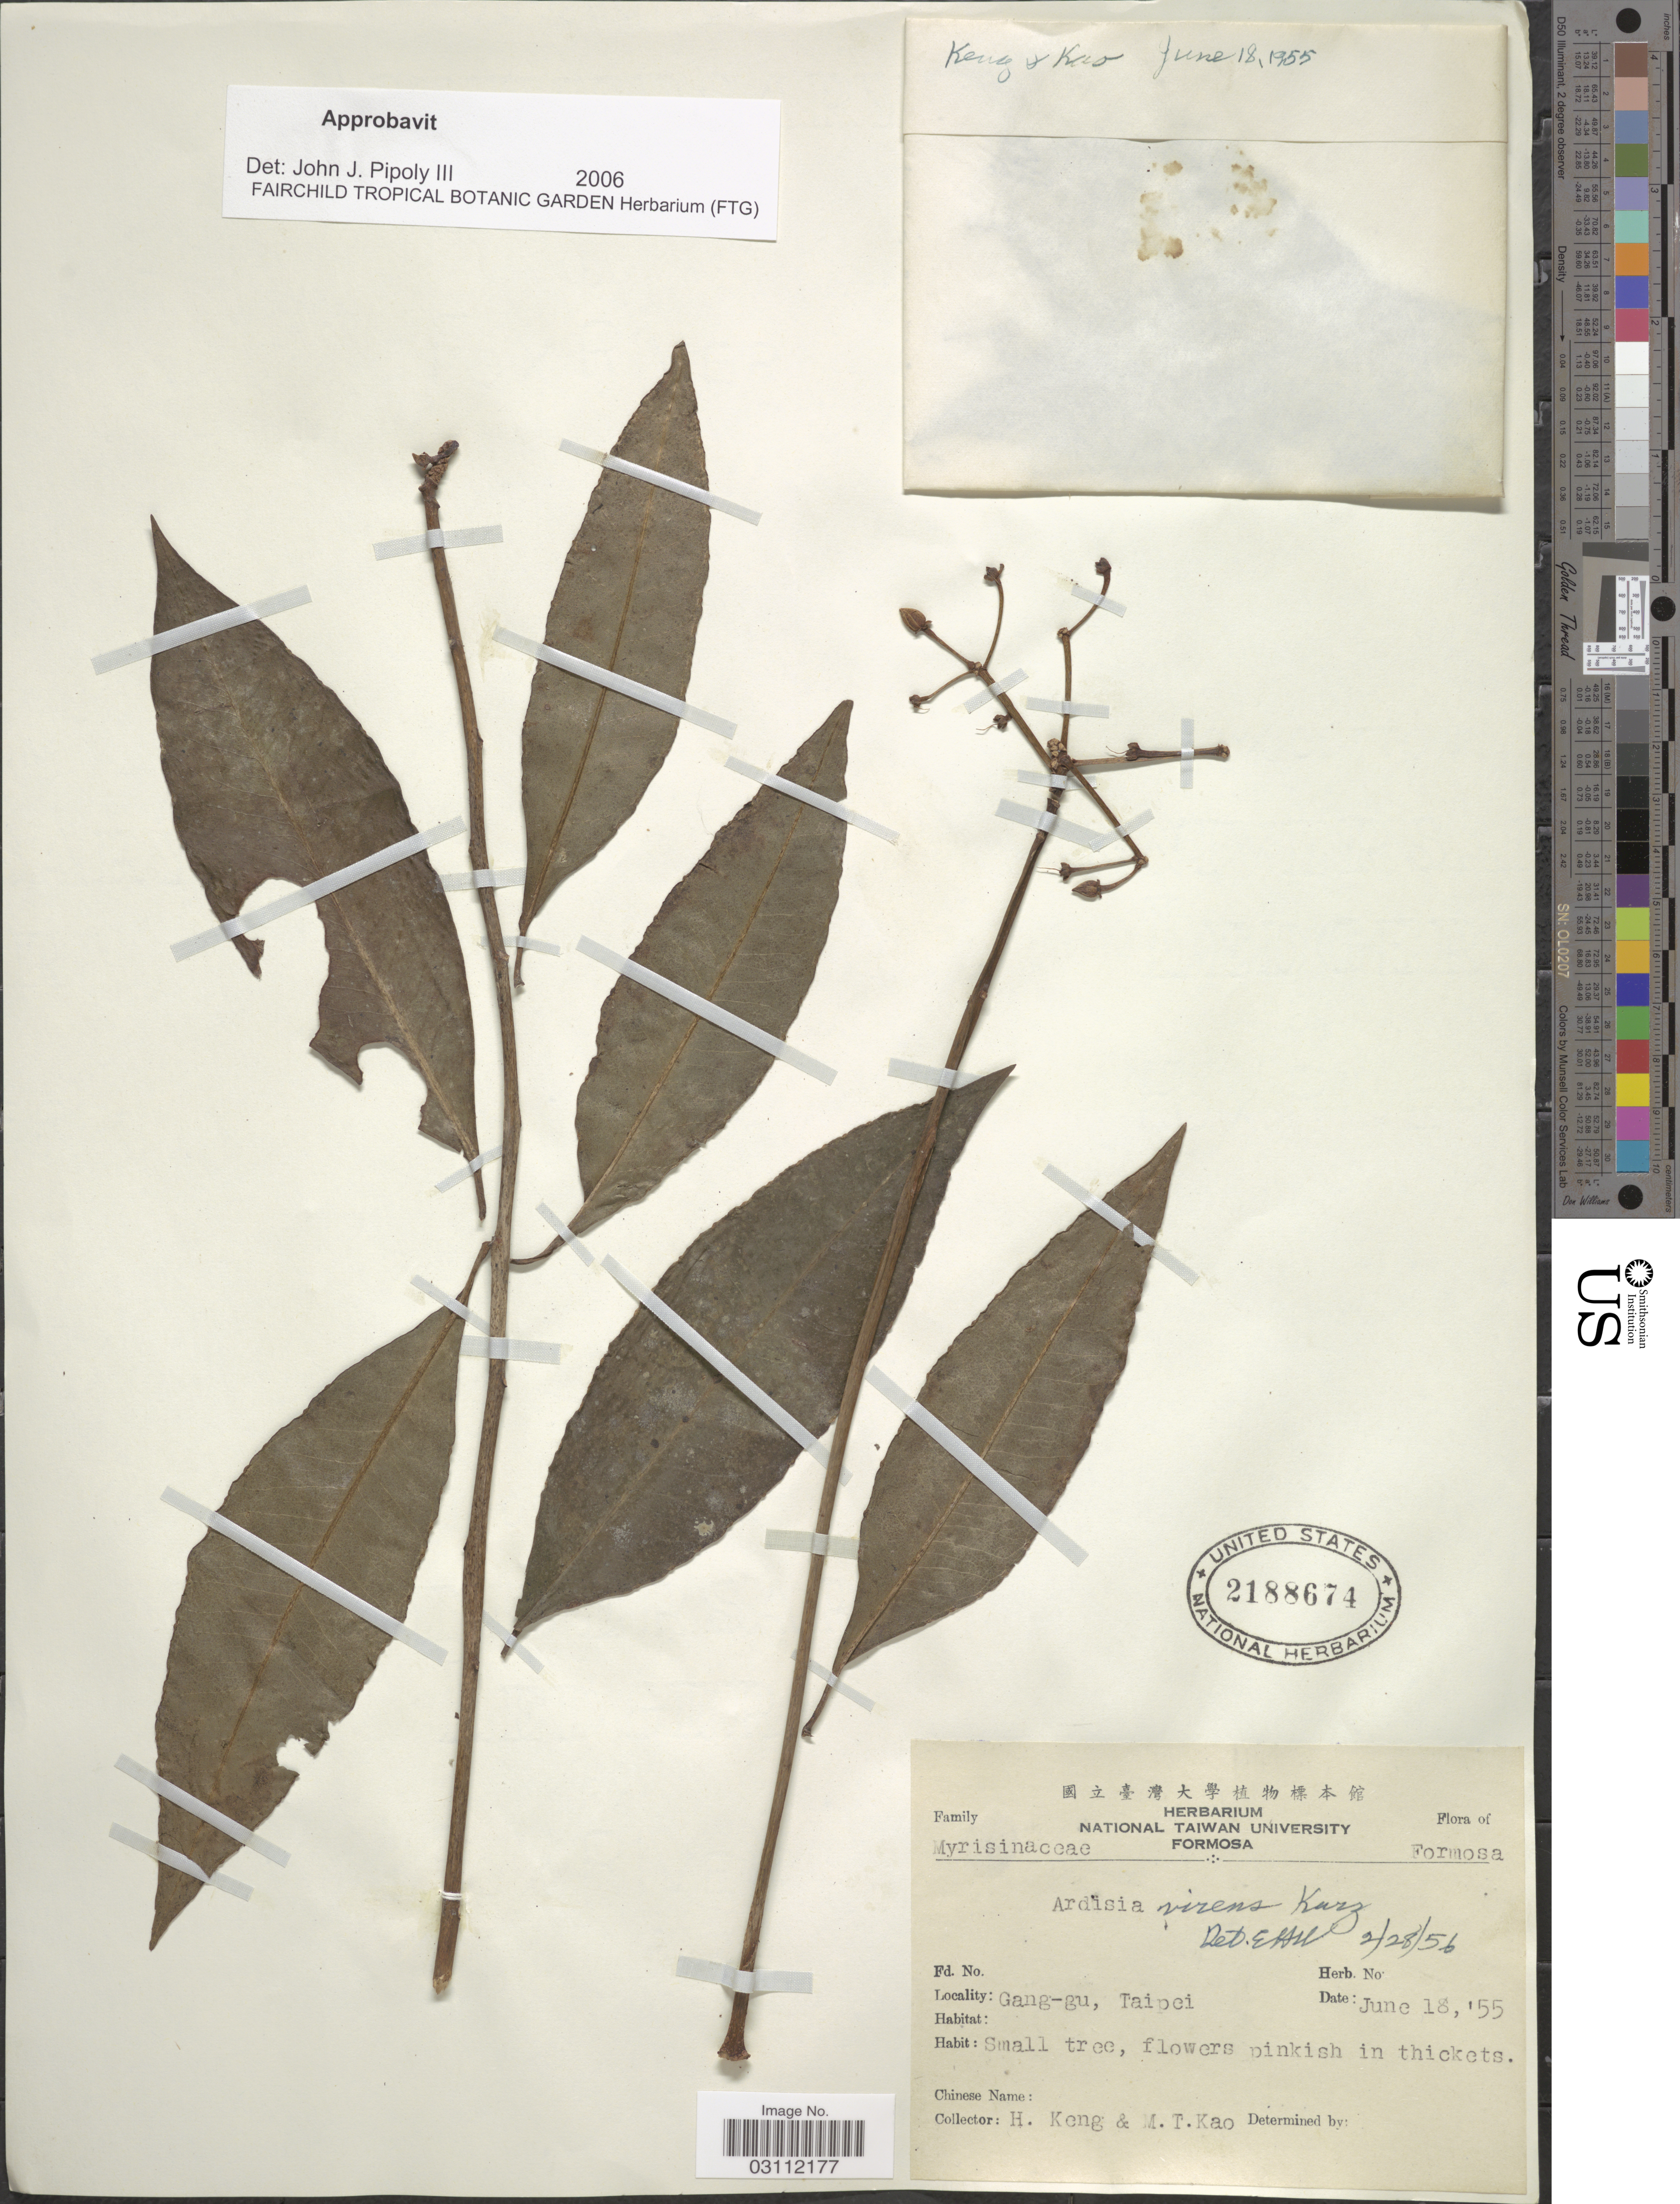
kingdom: Plantae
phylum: Tracheophyta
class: Magnoliopsida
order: Ericales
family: Primulaceae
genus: Ardisia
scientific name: Ardisia virens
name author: Kurz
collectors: H. Keng & M. T. Kao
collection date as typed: Transcribed d/m/y: 18/6/55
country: Taiwan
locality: Formosa, Gang-gu, Taipei.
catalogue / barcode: US 2188674